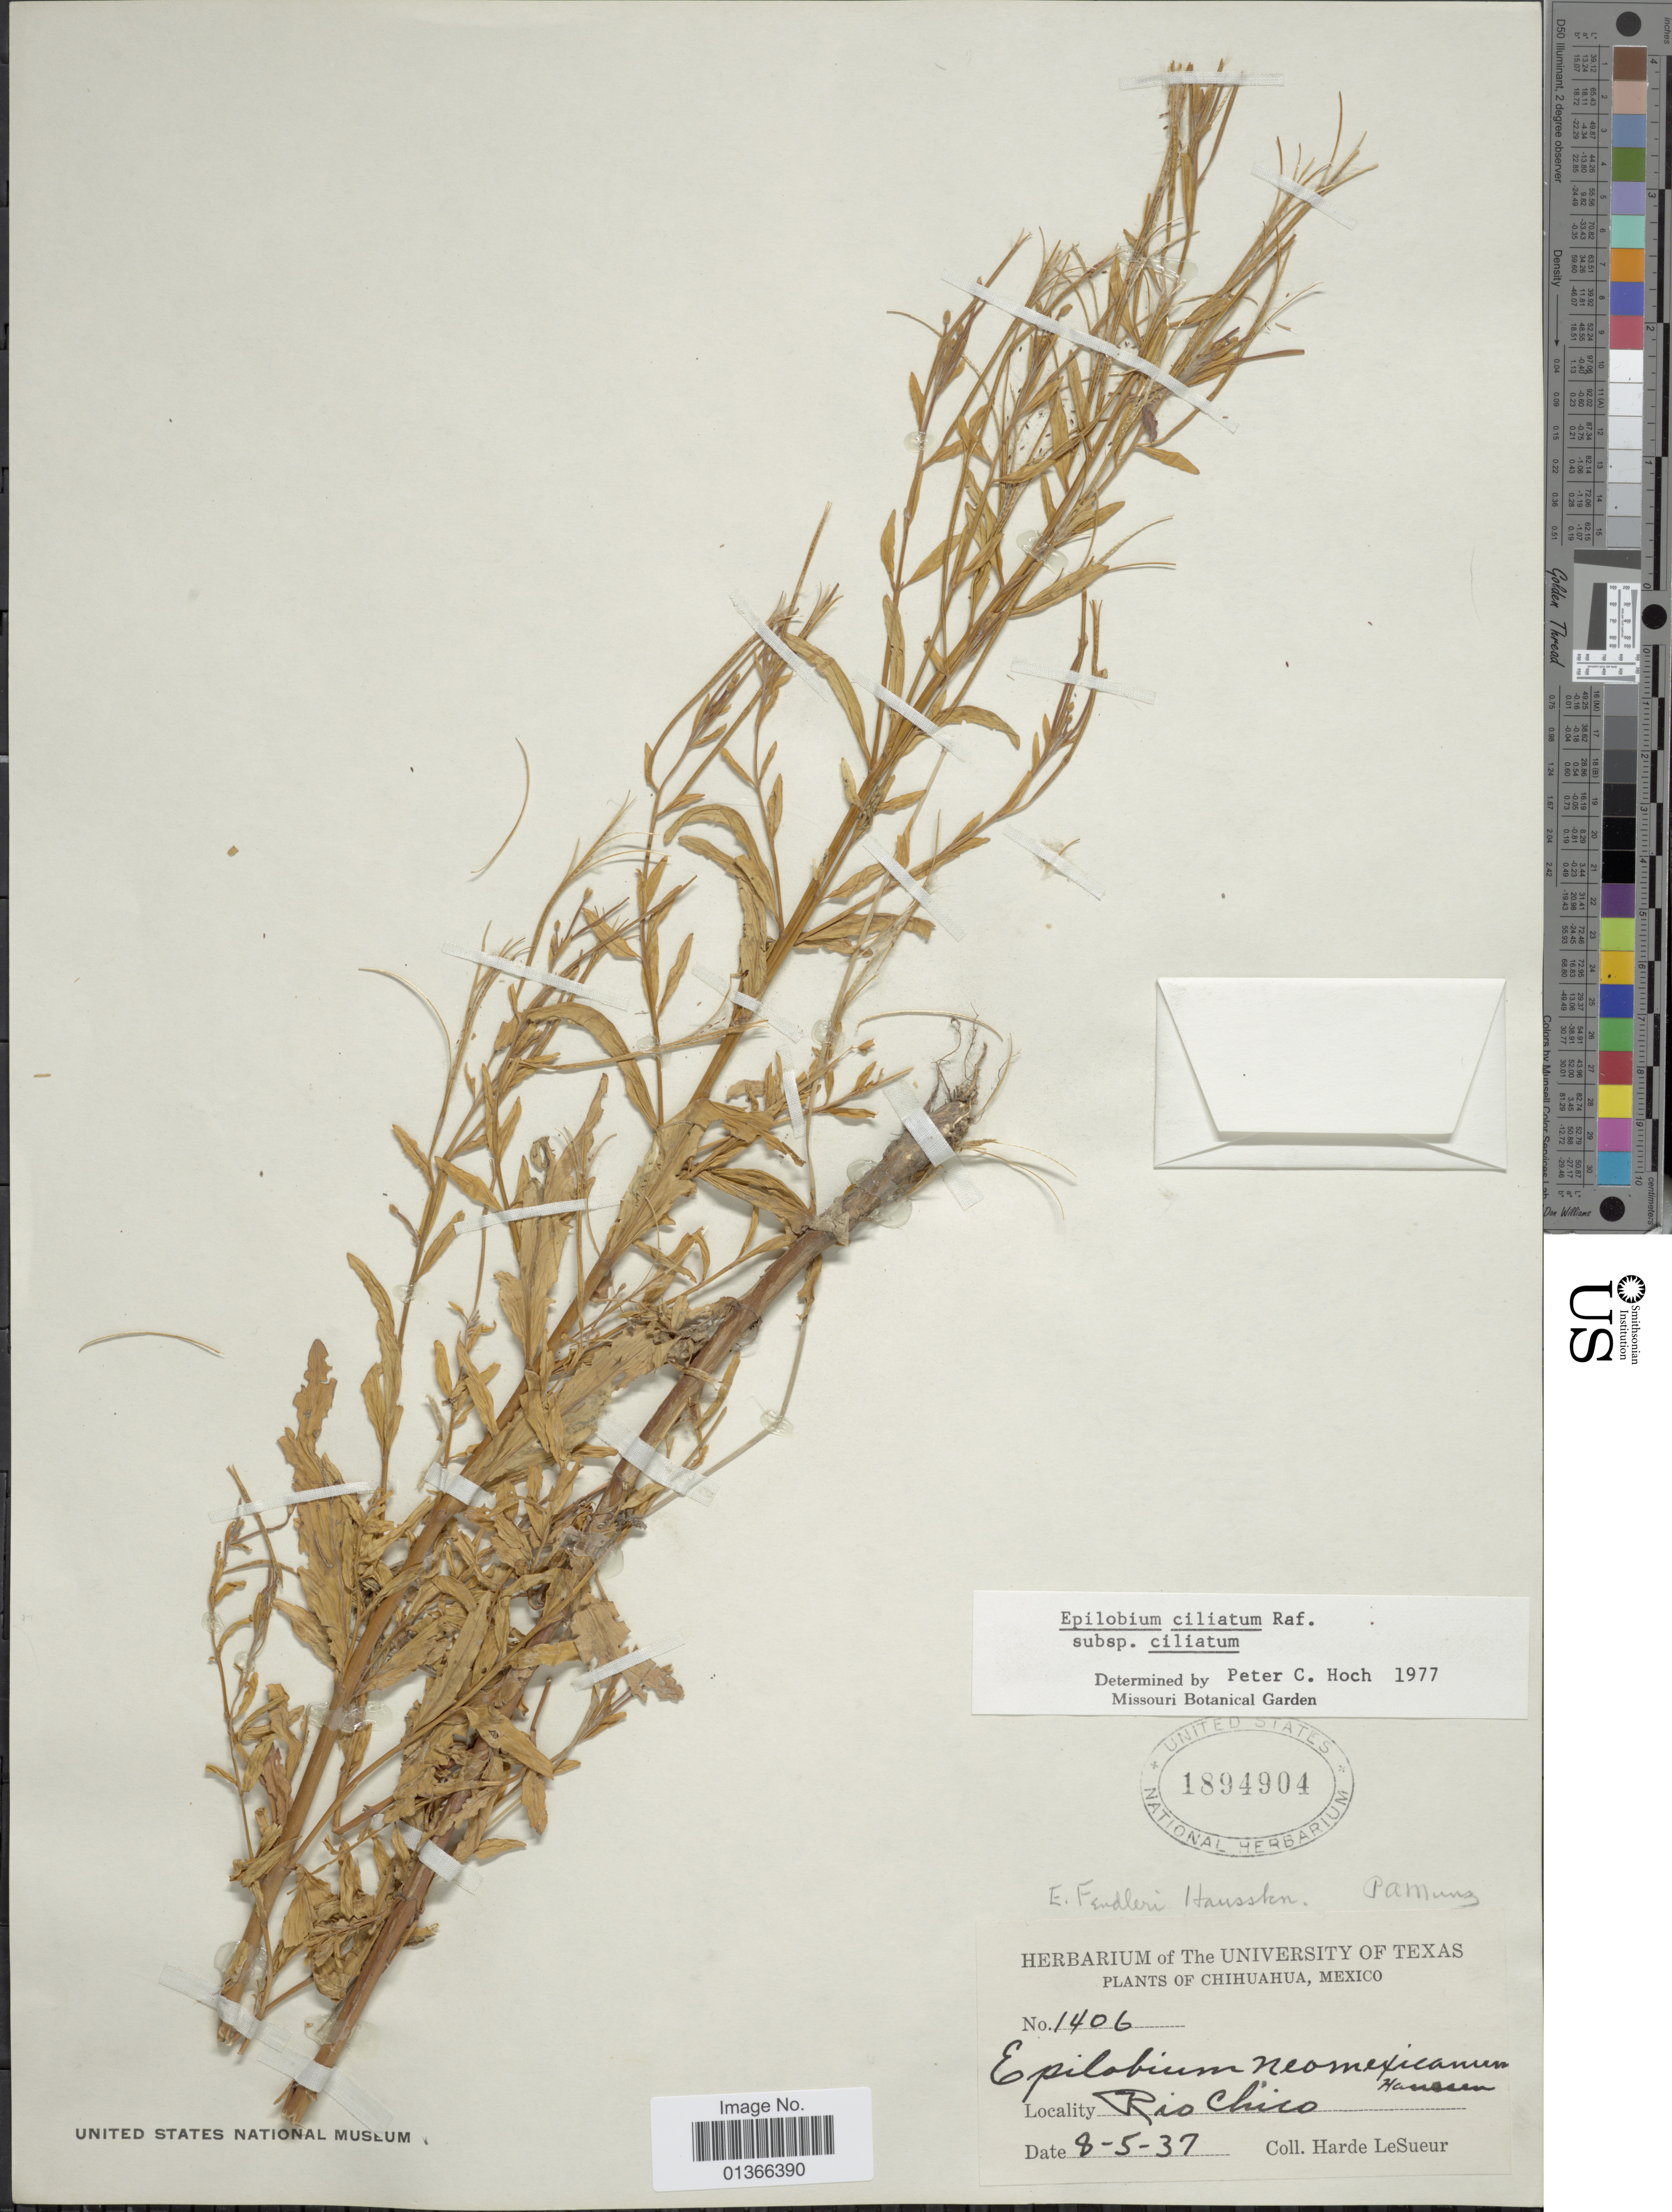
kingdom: Plantae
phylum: Tracheophyta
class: Magnoliopsida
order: Myrtales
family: Onagraceae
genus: Epilobium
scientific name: Epilobium ciliatum subsp. ciliatum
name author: Raf.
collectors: H. LeSueur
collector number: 1406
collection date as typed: Transcribed d/m/y: 8/5/37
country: Mexico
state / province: Chihuahua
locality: Rio Chico.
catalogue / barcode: US 1894904